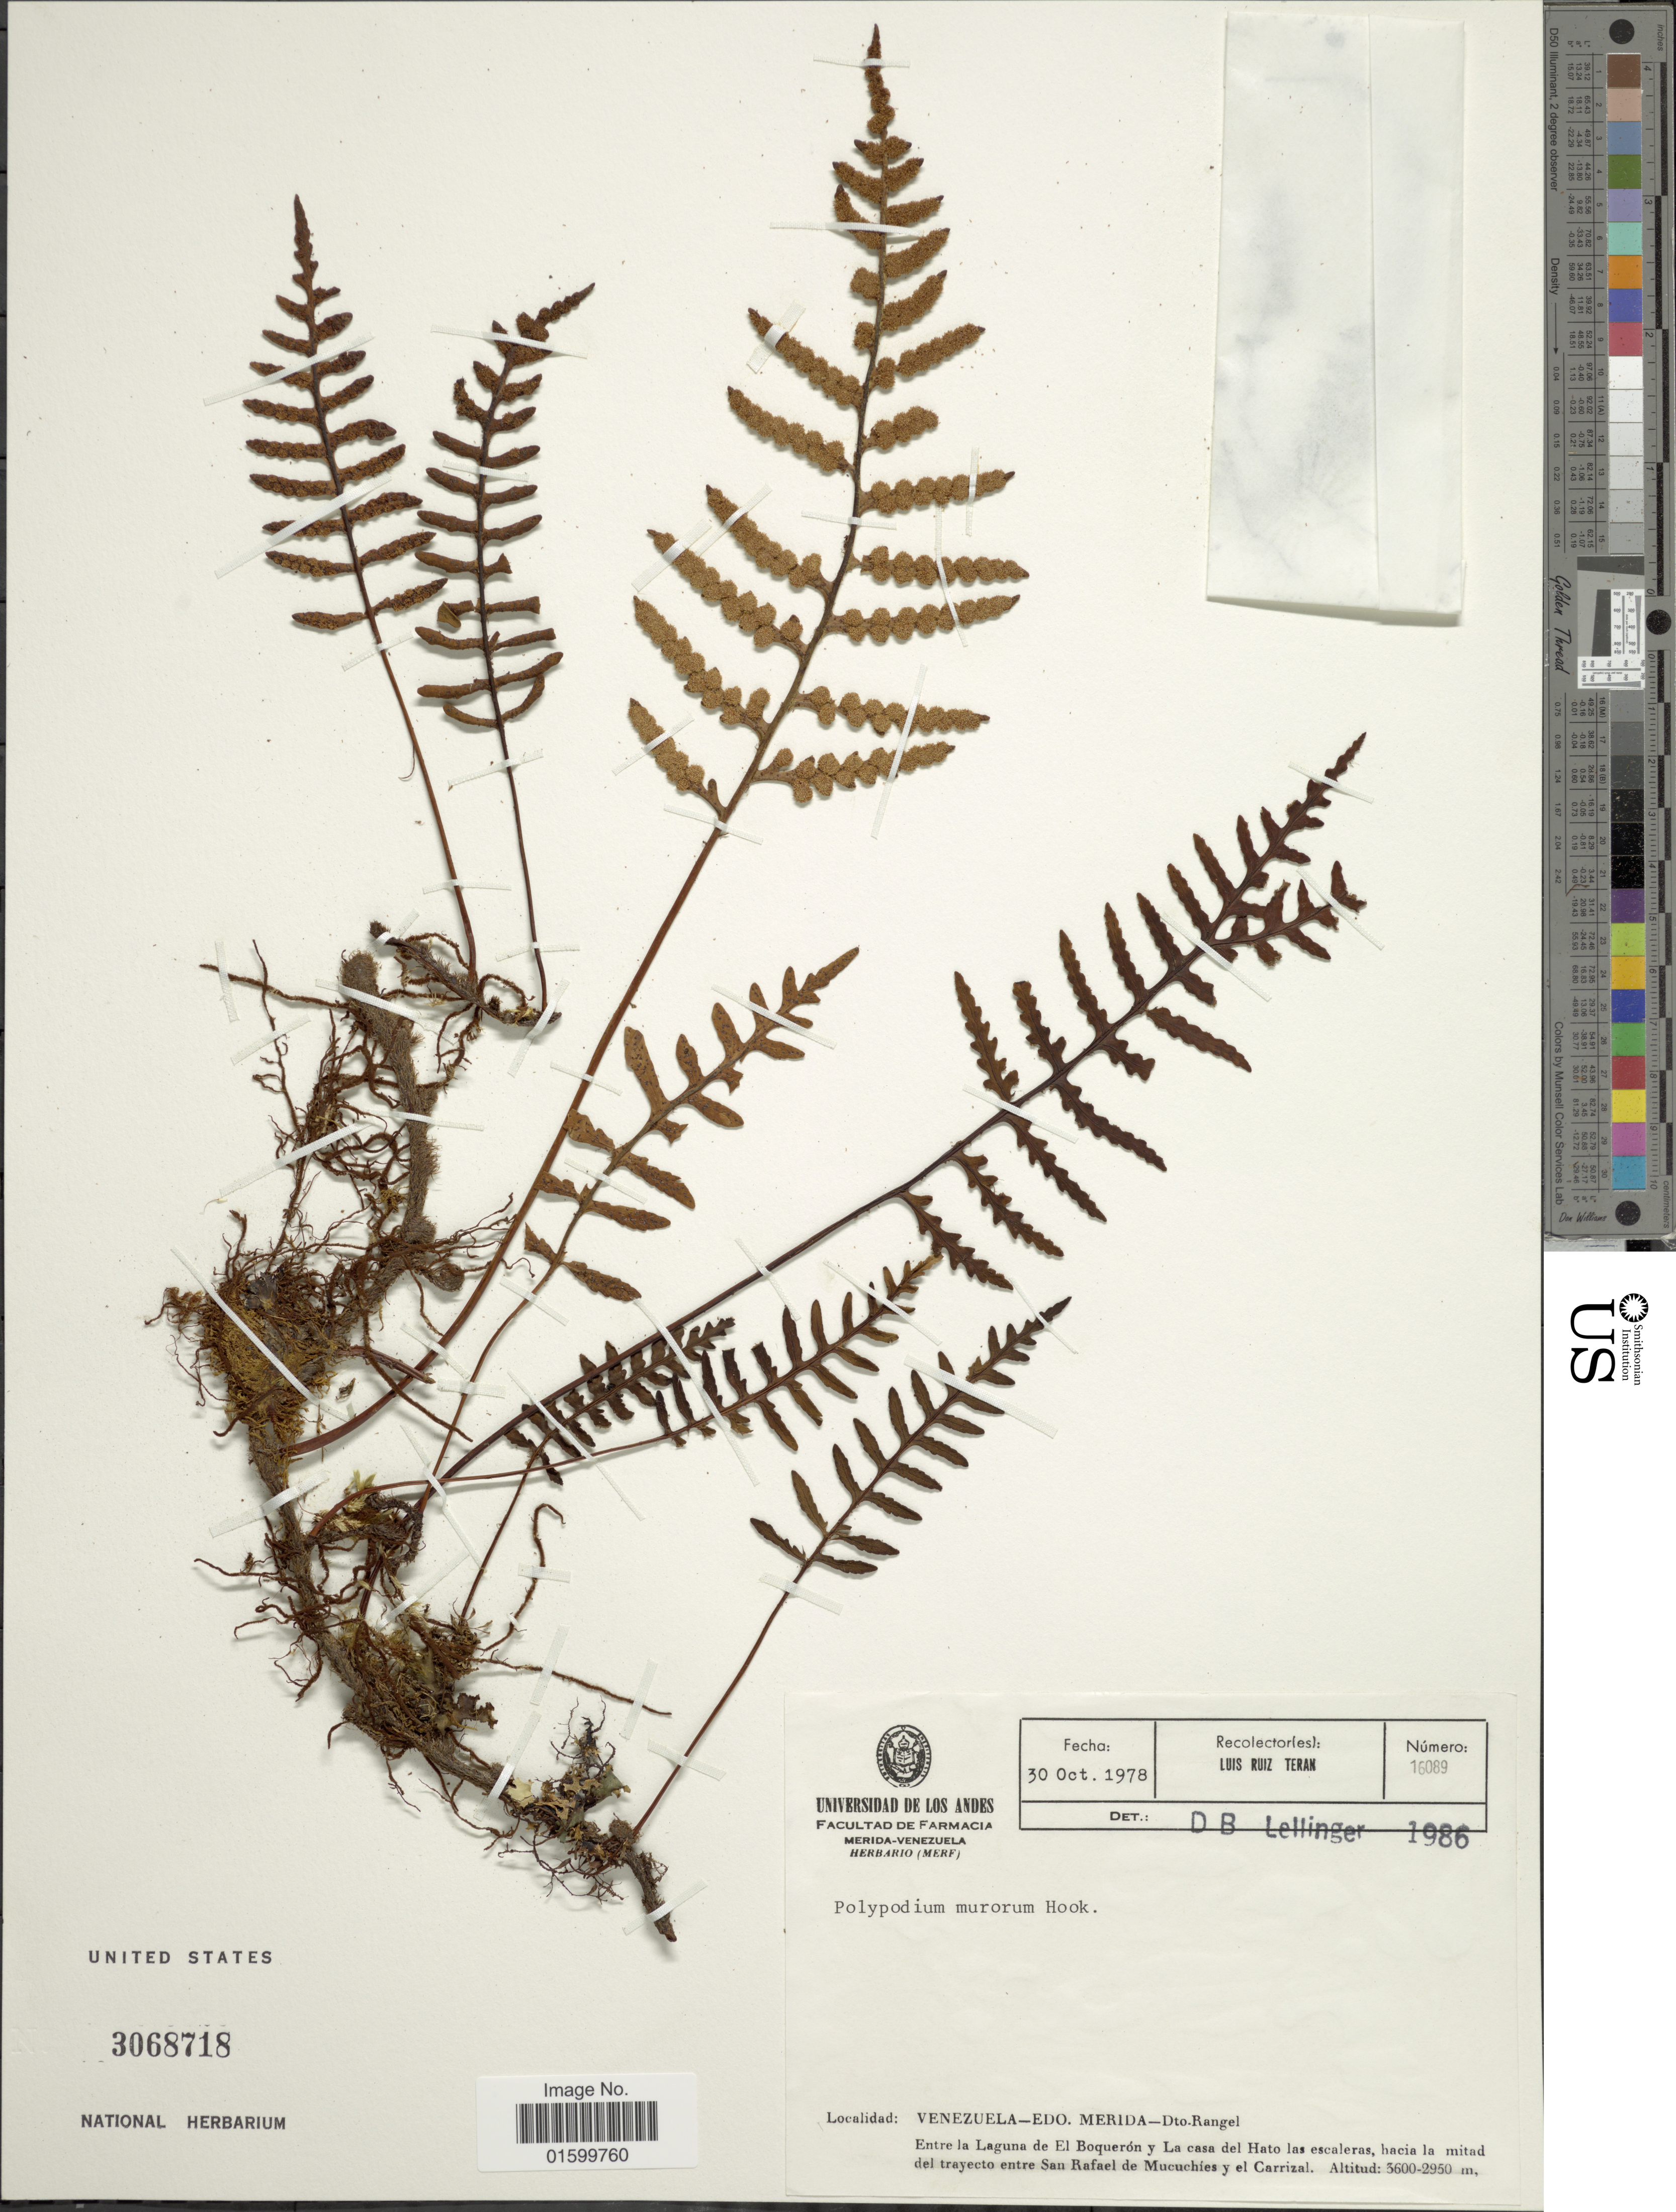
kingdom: Plantae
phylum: Tracheophyta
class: Polypodiopsida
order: Polypodiales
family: Polypodiaceae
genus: Pleopeltis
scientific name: Pleopeltis murorum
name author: (Hook.) A.R. Sm. & Tejero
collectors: L. Teran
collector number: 16089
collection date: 1978-10-30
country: Venezuela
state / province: Mérida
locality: Edo. Merida, Dto. Rangel, entre la Laguna de El Boqueron y La casa del Hato las escaleras, hacia la mitad del trayecto entre San Rafael de Mucuchies y el Carrizal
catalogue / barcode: US 3068718